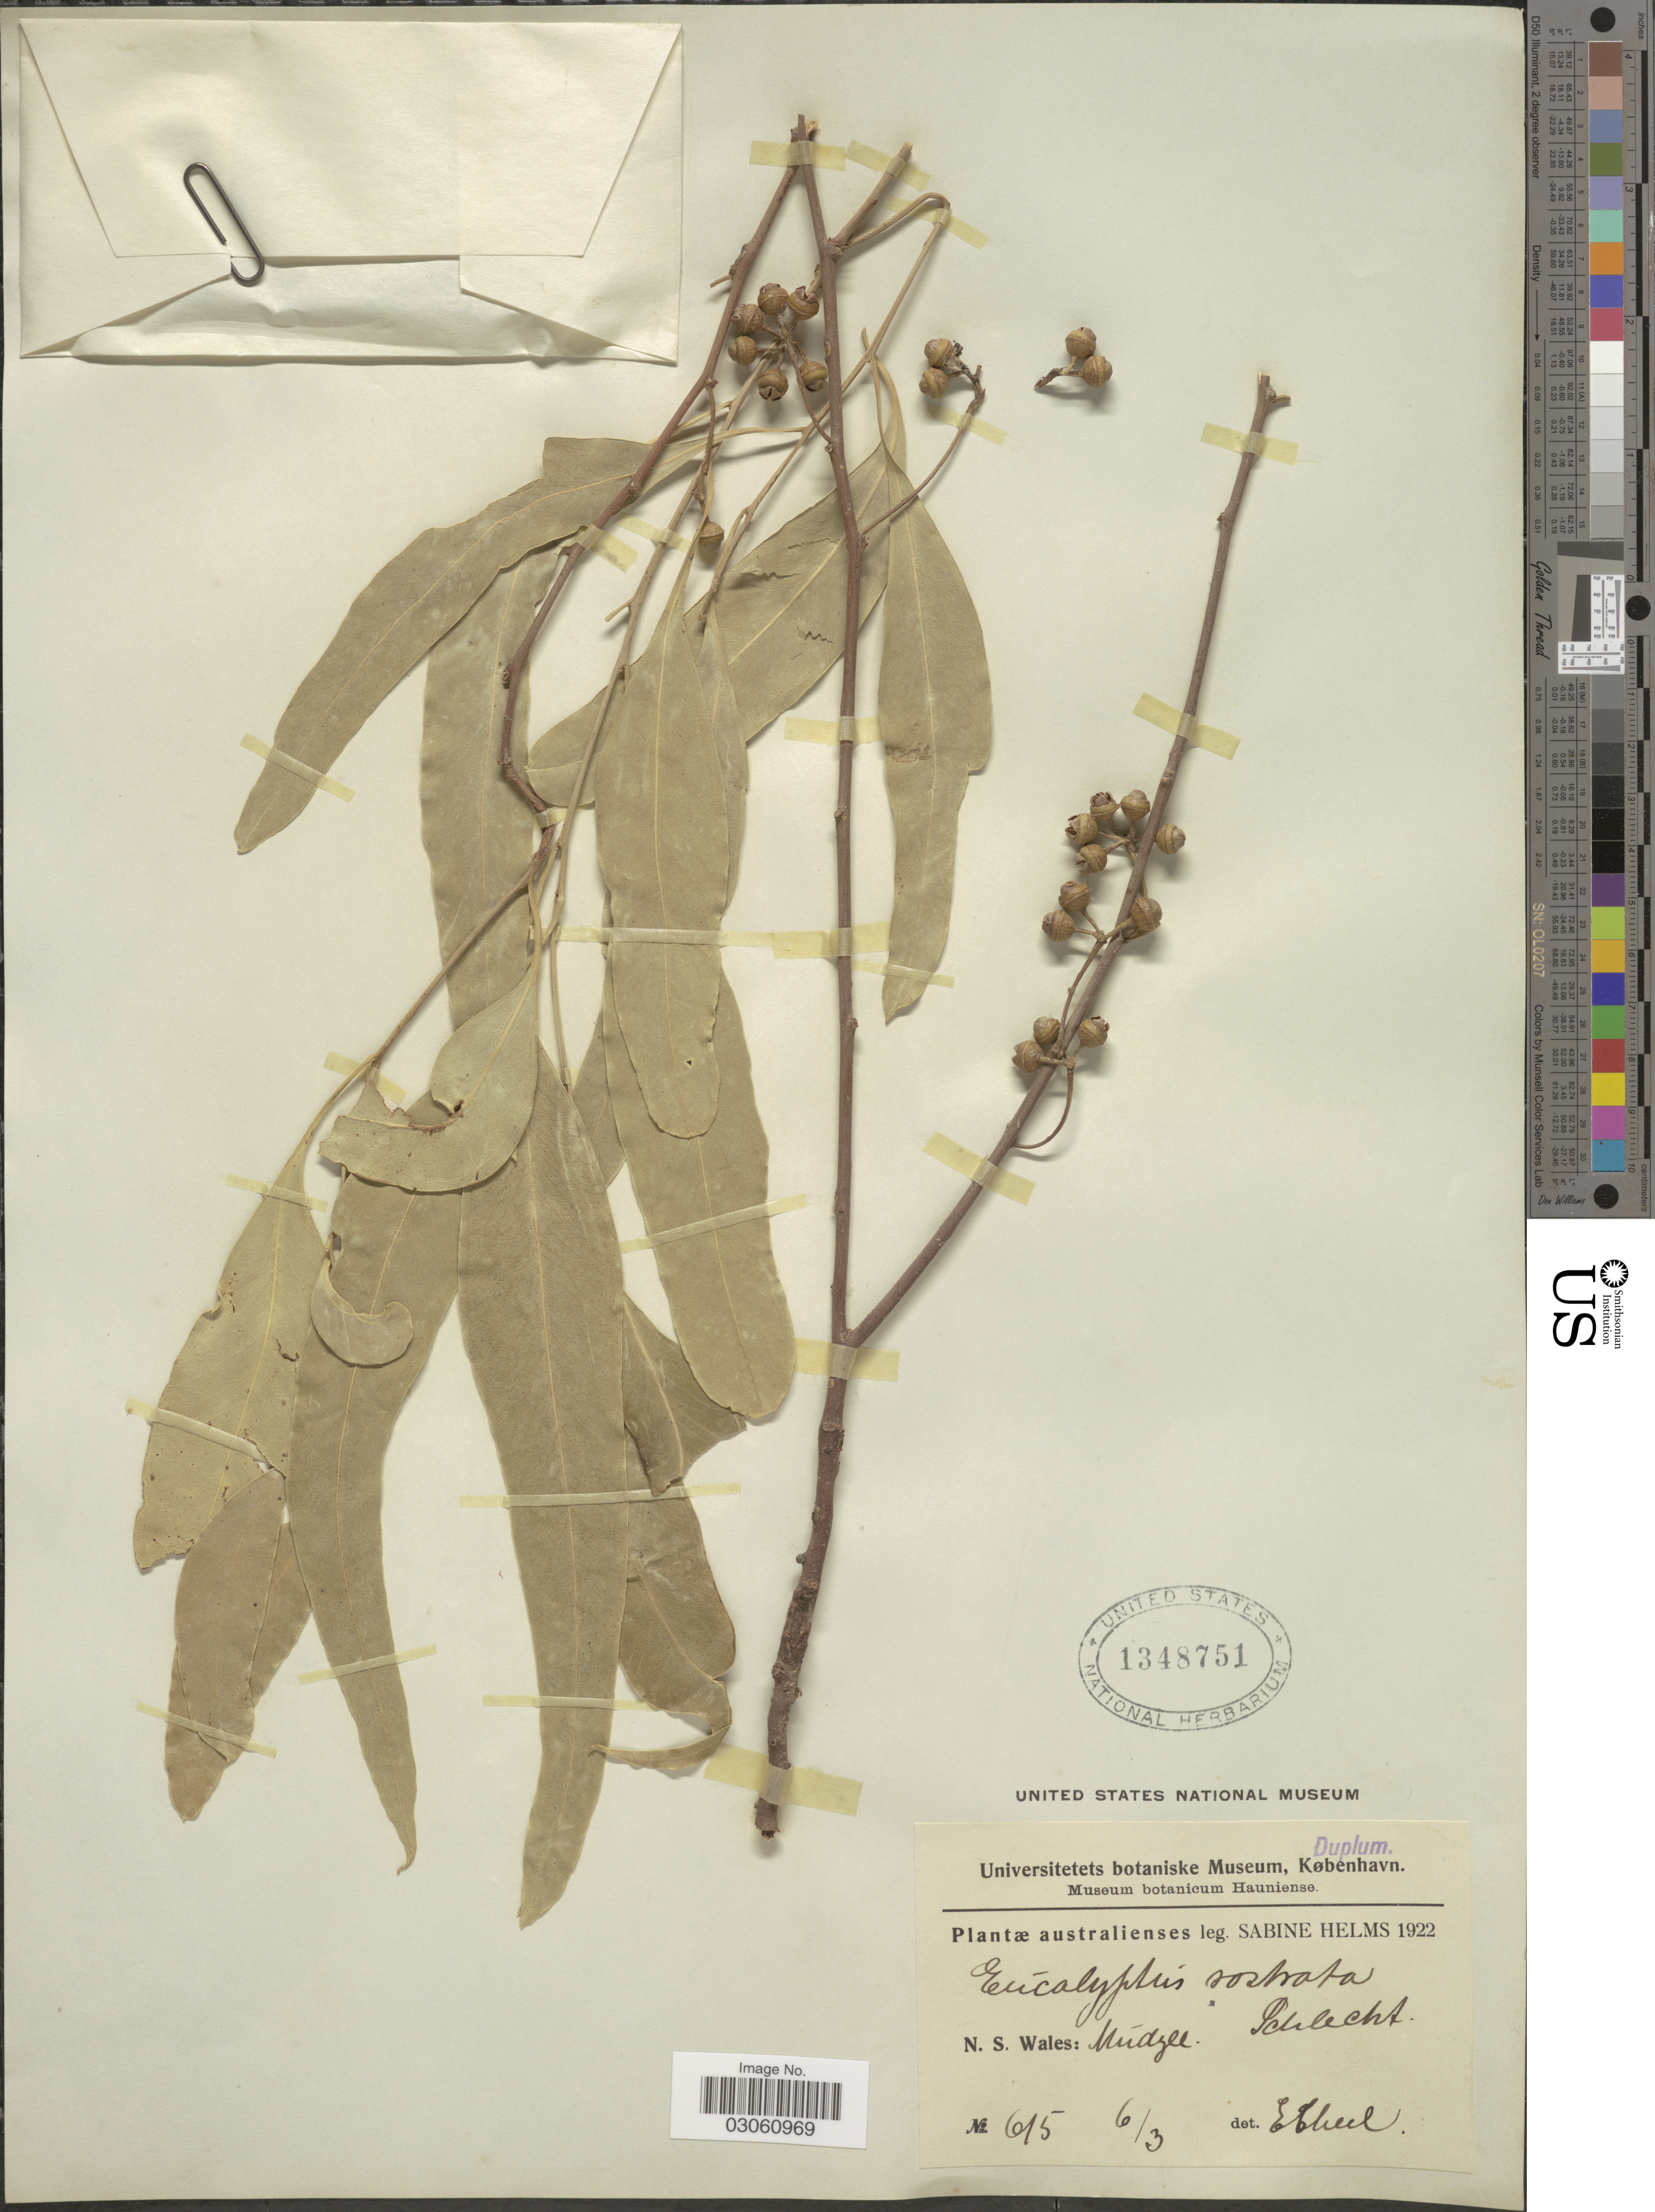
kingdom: Plantae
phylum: Tracheophyta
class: Magnoliopsida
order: Myrtales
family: Myrtaceae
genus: Eucalyptus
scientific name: Eucalyptus camaldulensis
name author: Dehnh.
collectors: S. Helms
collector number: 615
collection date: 1922-03-06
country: Australia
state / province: New South Wales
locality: N.S. Wales: Mudgee.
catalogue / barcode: US 1348751